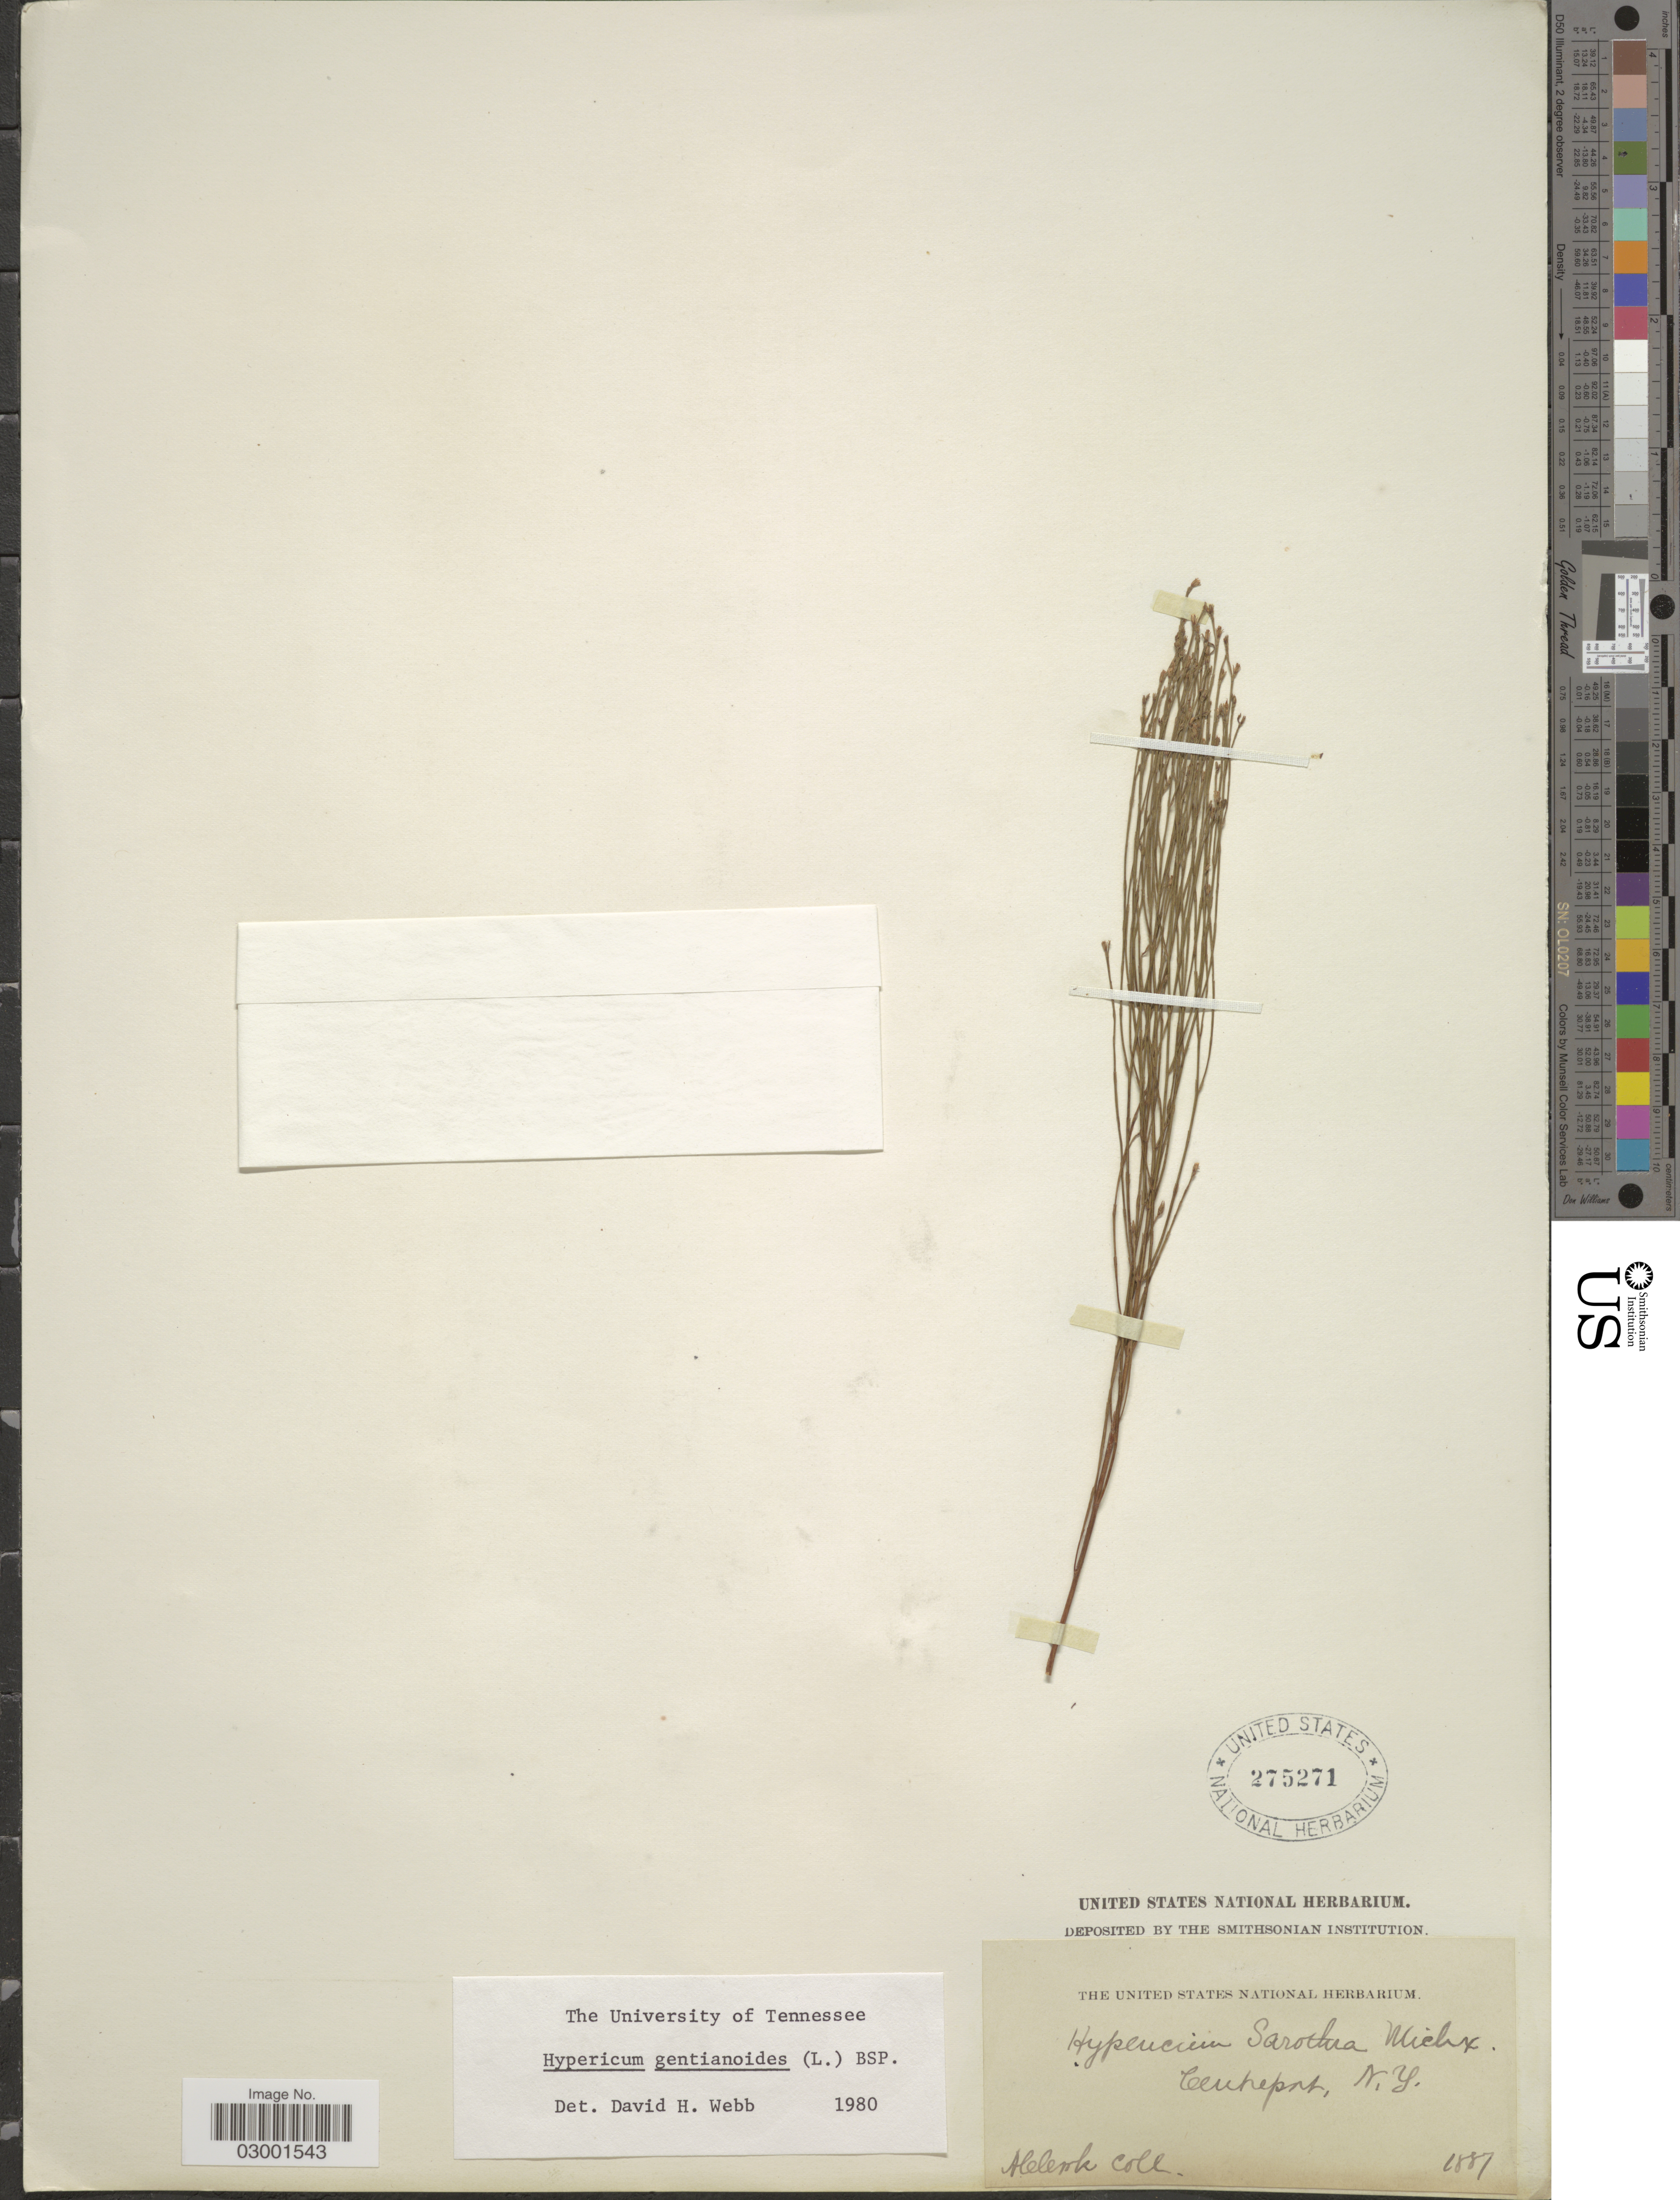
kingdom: Plantae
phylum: Tracheophyta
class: Magnoliopsida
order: Malpighiales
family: Hypericaceae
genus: Hypericum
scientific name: Hypericum gentianoides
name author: (L.) Britton, Stearns & Poggenb.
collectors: A. Cook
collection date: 1887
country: United States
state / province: New York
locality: Centreport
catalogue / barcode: US 275271